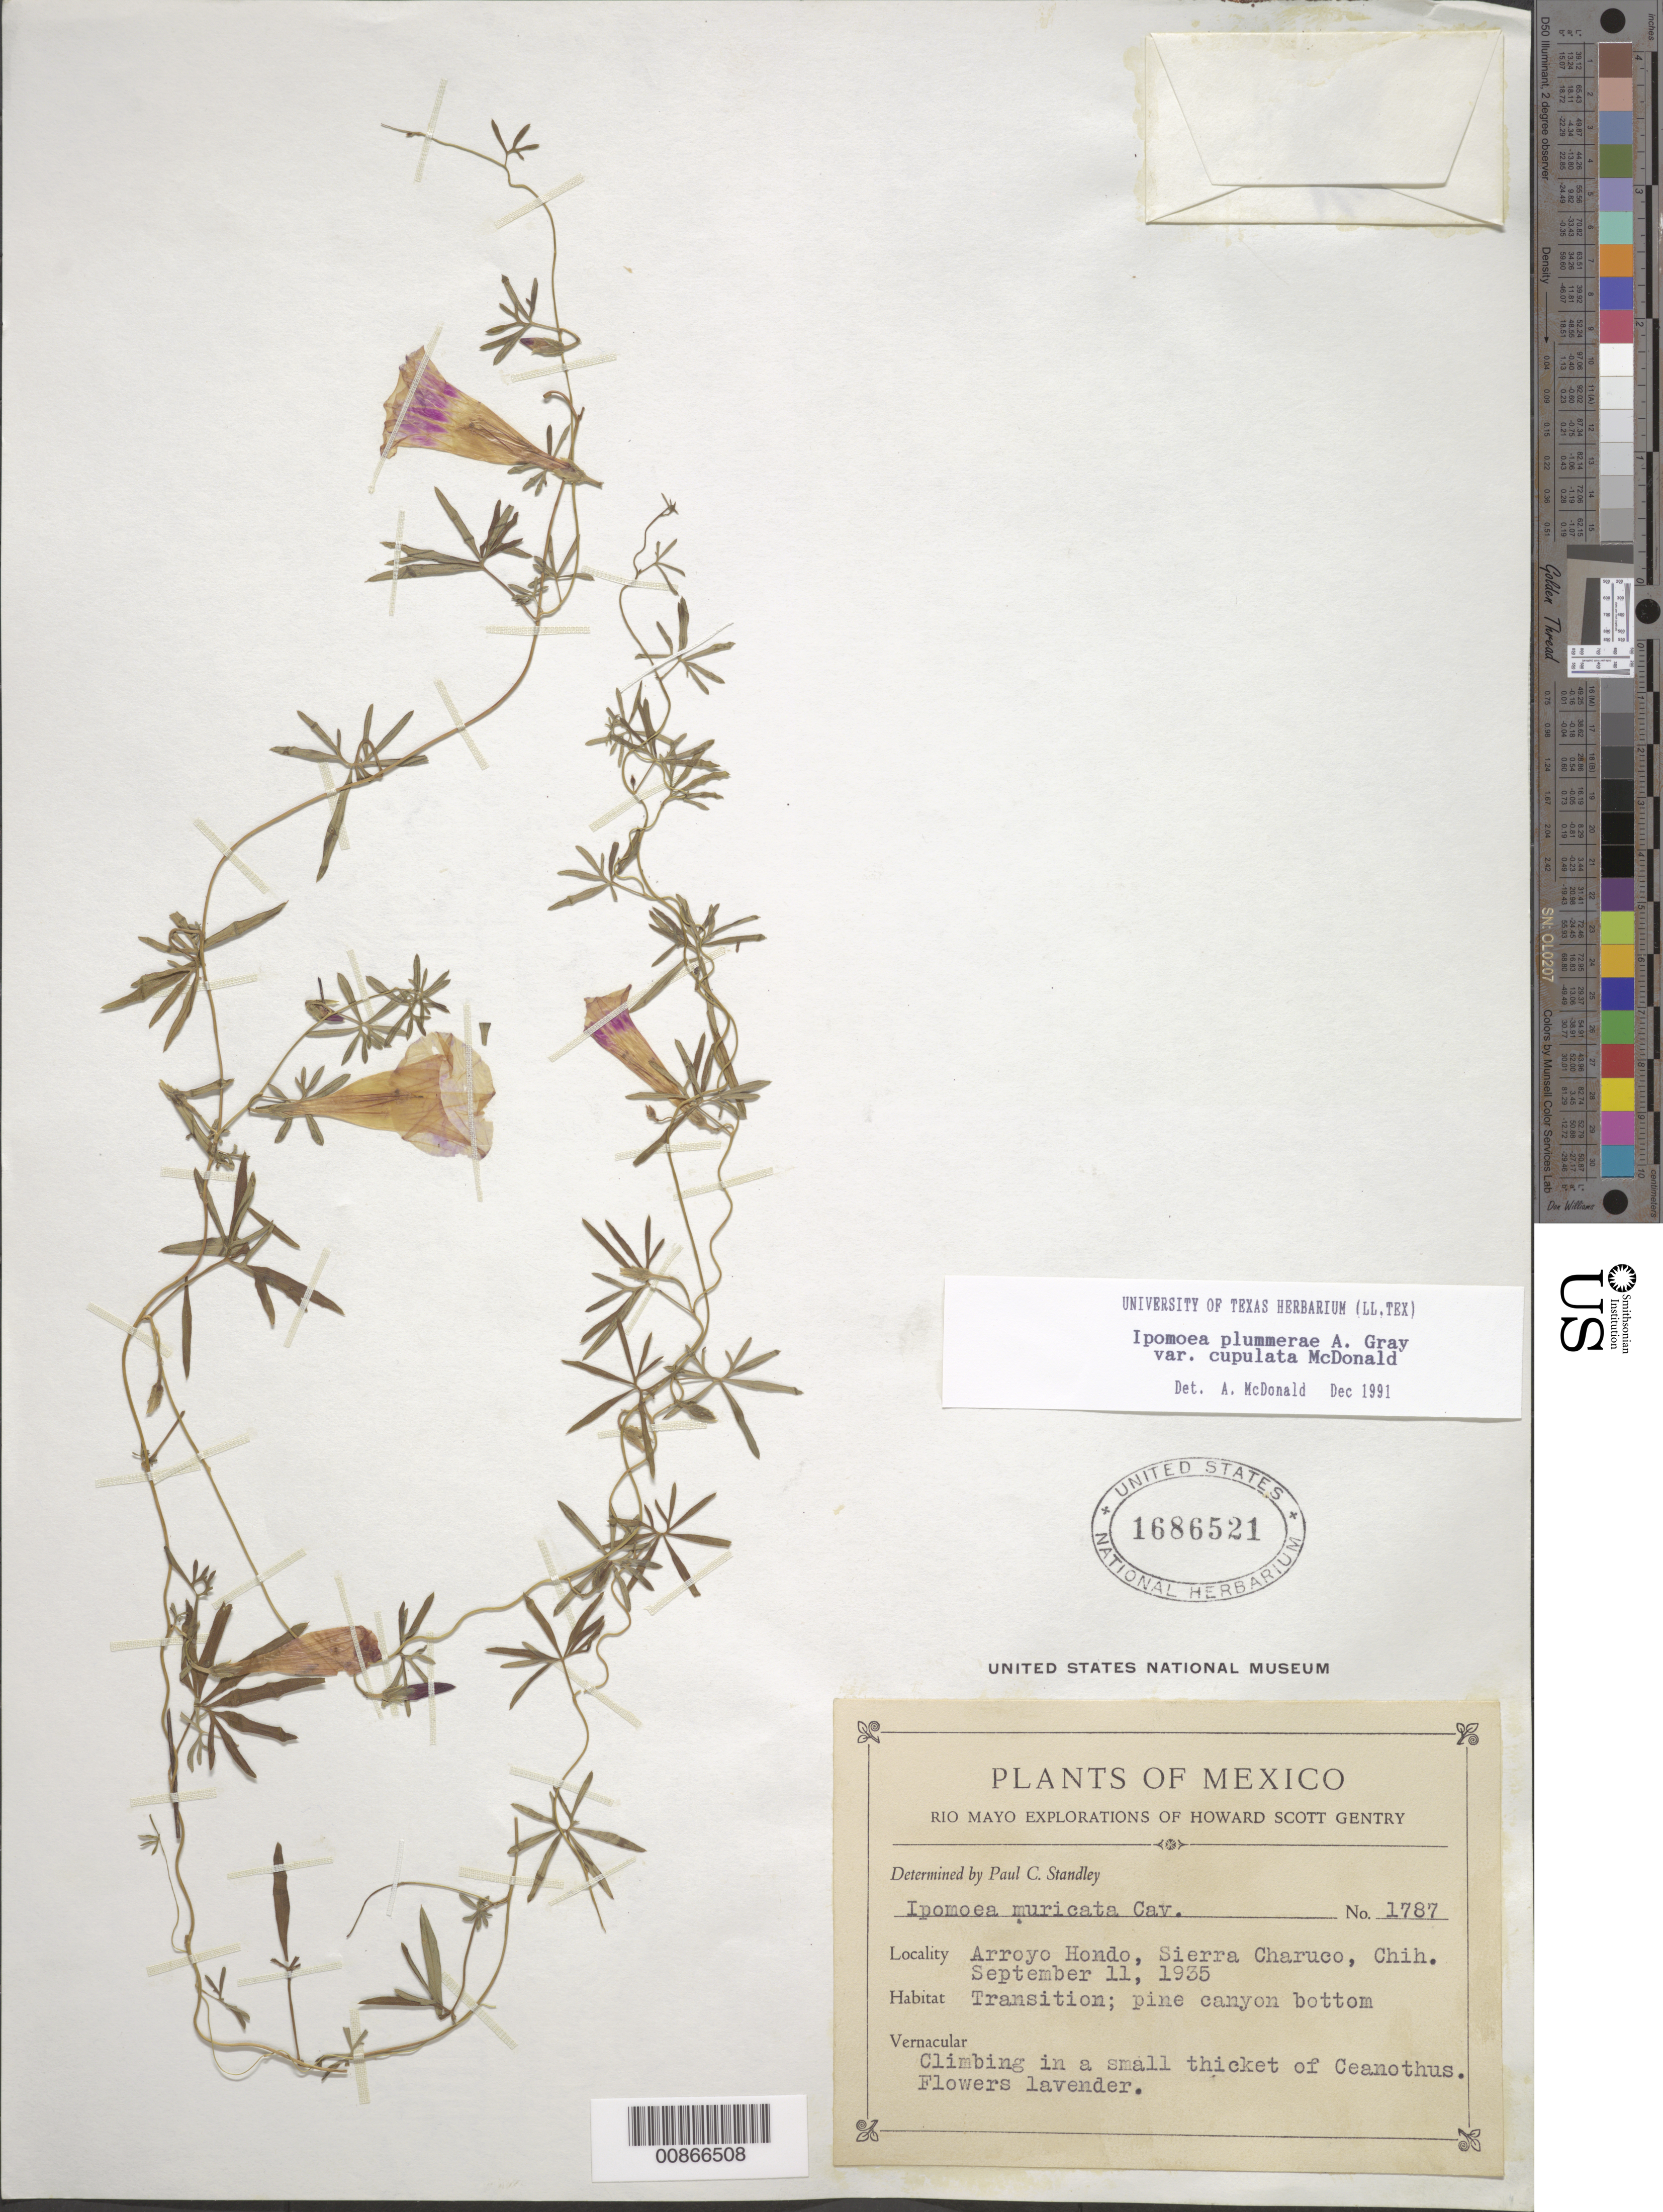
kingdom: Plantae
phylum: Tracheophyta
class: Magnoliopsida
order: Solanales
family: Convolvulaceae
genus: Ipomoea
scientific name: Ipomoea plummerae var. cupulata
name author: J.A. McDonald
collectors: H. S. Gentry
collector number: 1787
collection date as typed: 11 Sep 1935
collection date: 1935-09-11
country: Mexico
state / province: Chihuahua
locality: Arroyo Hondo, Sierra Charuco, Chihuahua.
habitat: Transition; pine canyon bottom. Climbing in a small thicket of Ceanothus.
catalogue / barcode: US 1686521